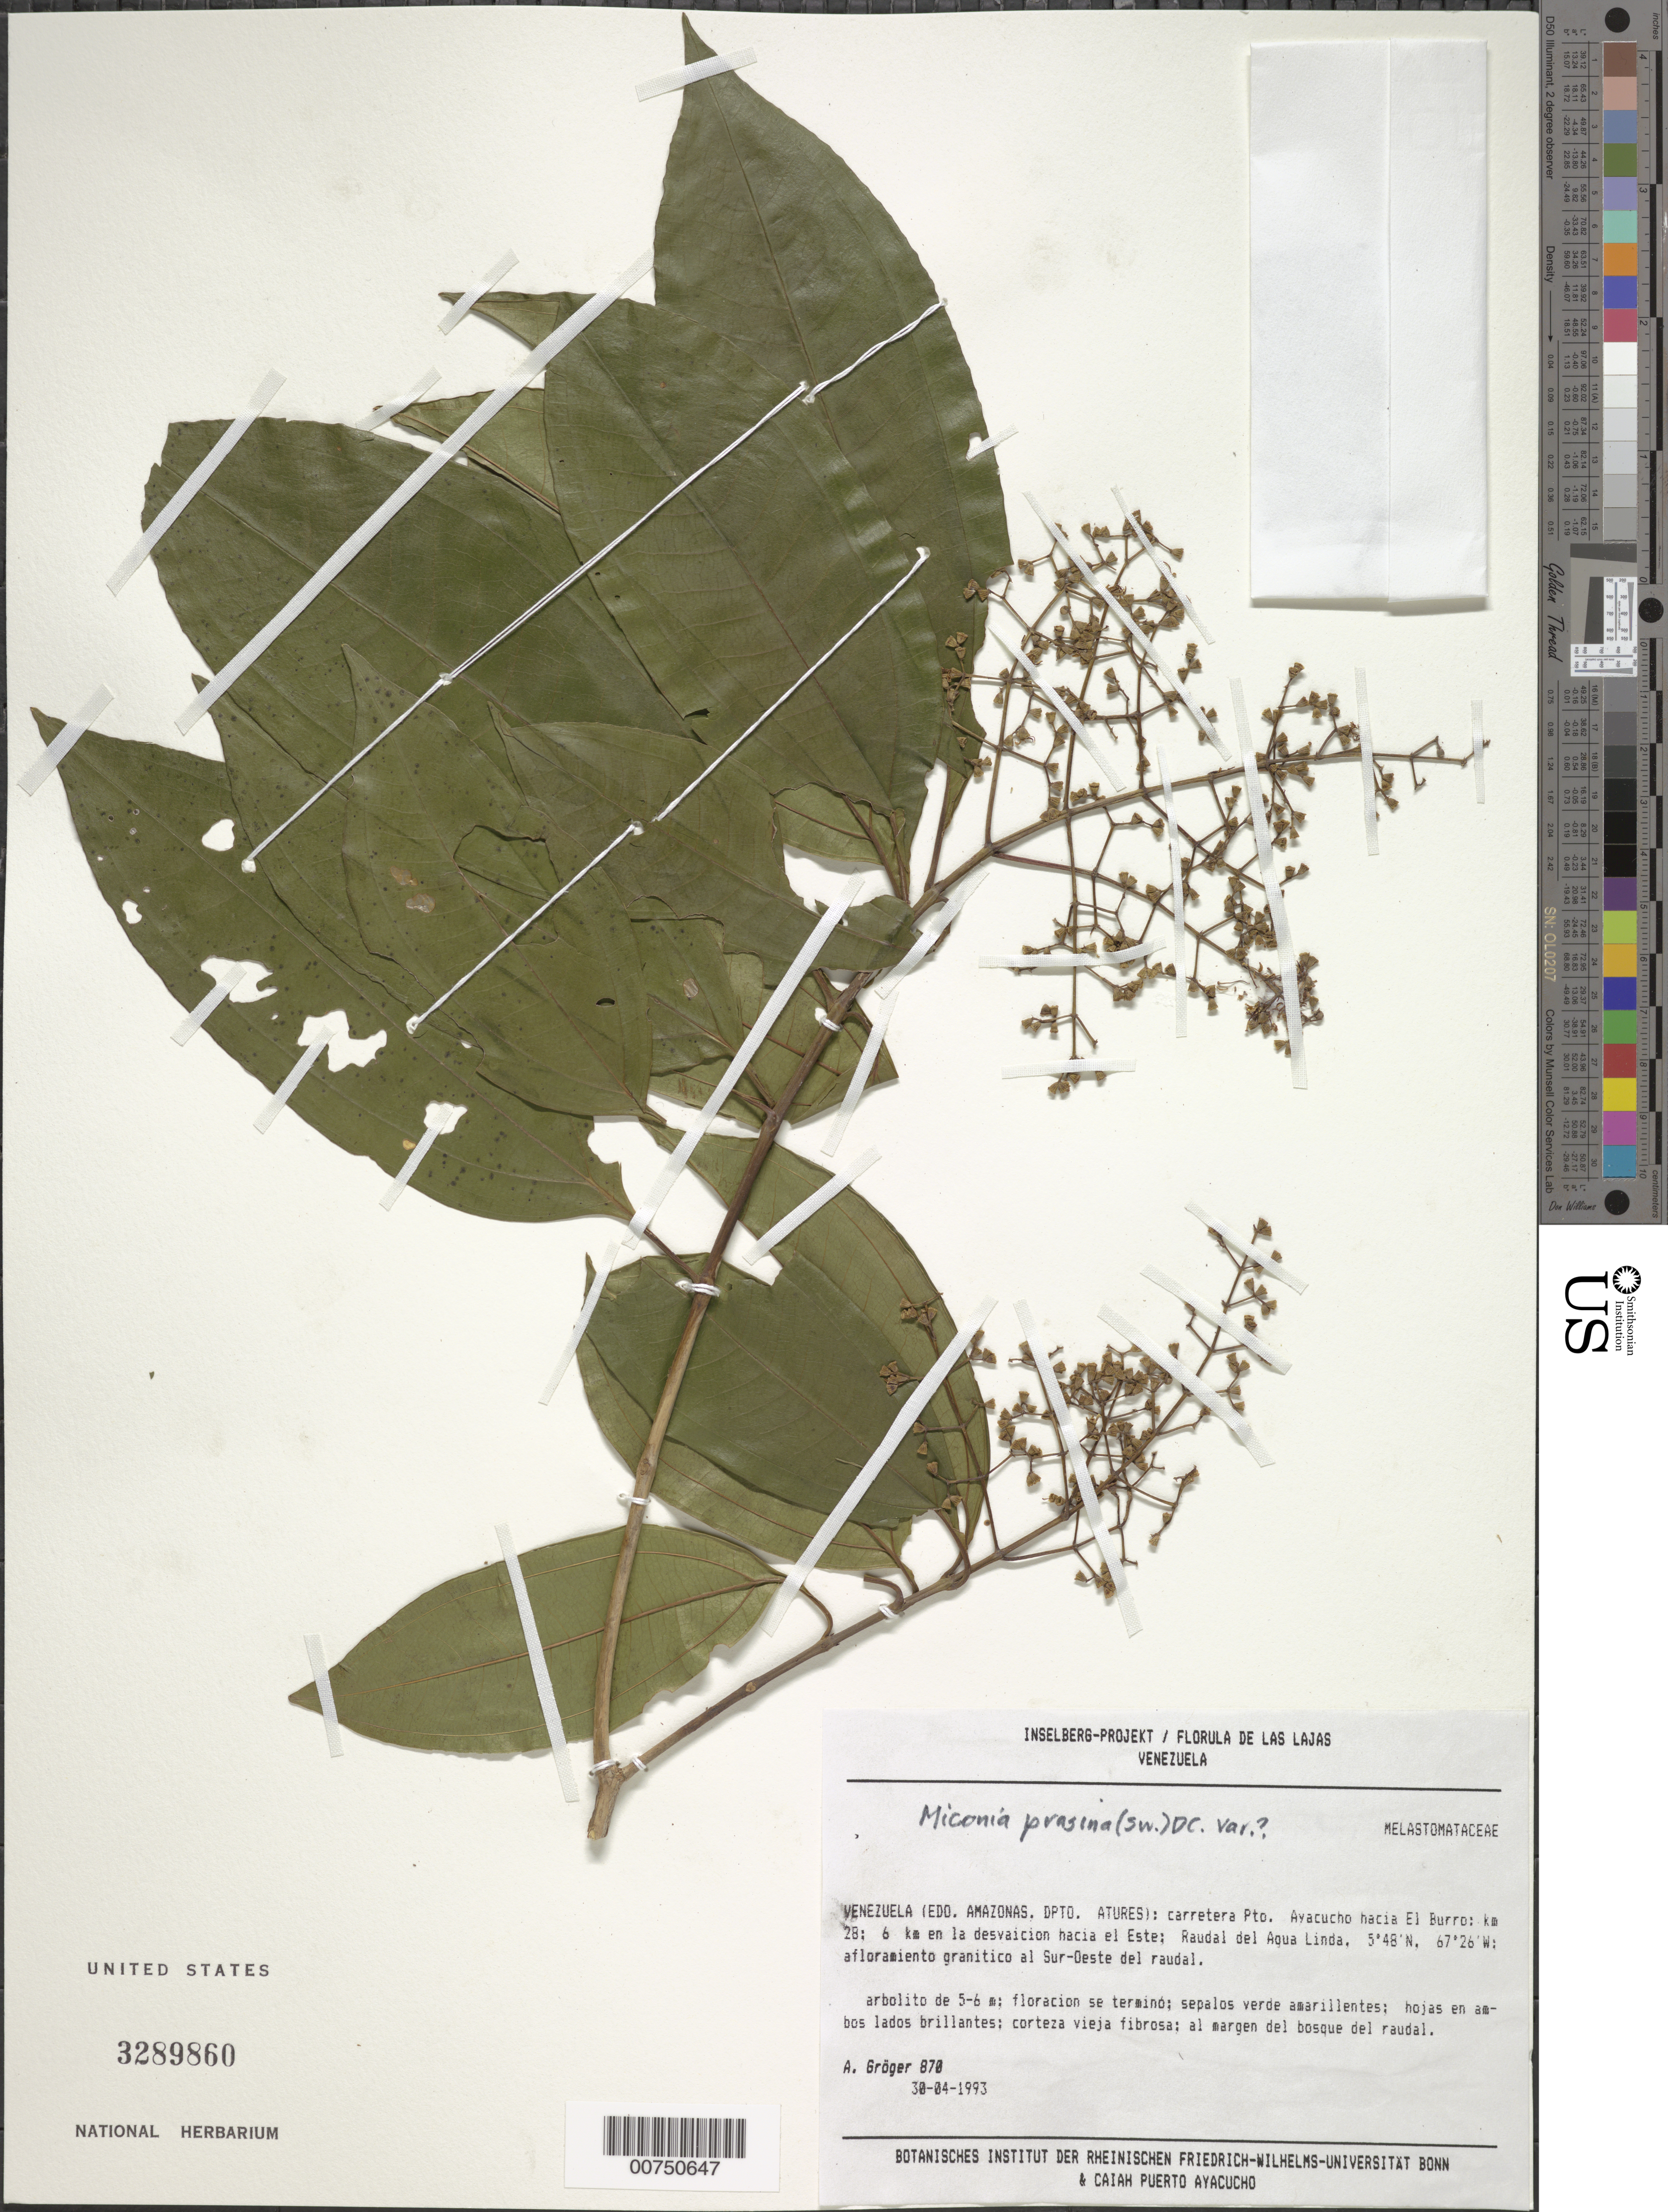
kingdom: Plantae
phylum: Tracheophyta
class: Magnoliopsida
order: Myrtales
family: Melastomataceae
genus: Miconia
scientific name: Miconia prasina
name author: (Sw.) DC.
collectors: A. Gröger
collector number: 870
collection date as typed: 30-Apr-93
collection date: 1993-04-30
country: Venezuela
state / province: Amazonas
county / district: Atures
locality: Puerto Ayacucho to El Burros, km 28, Raudal del Agua Linda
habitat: Afloramiento granitico al SO del raudal; al margen del bosque del raudal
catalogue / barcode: US 3289860